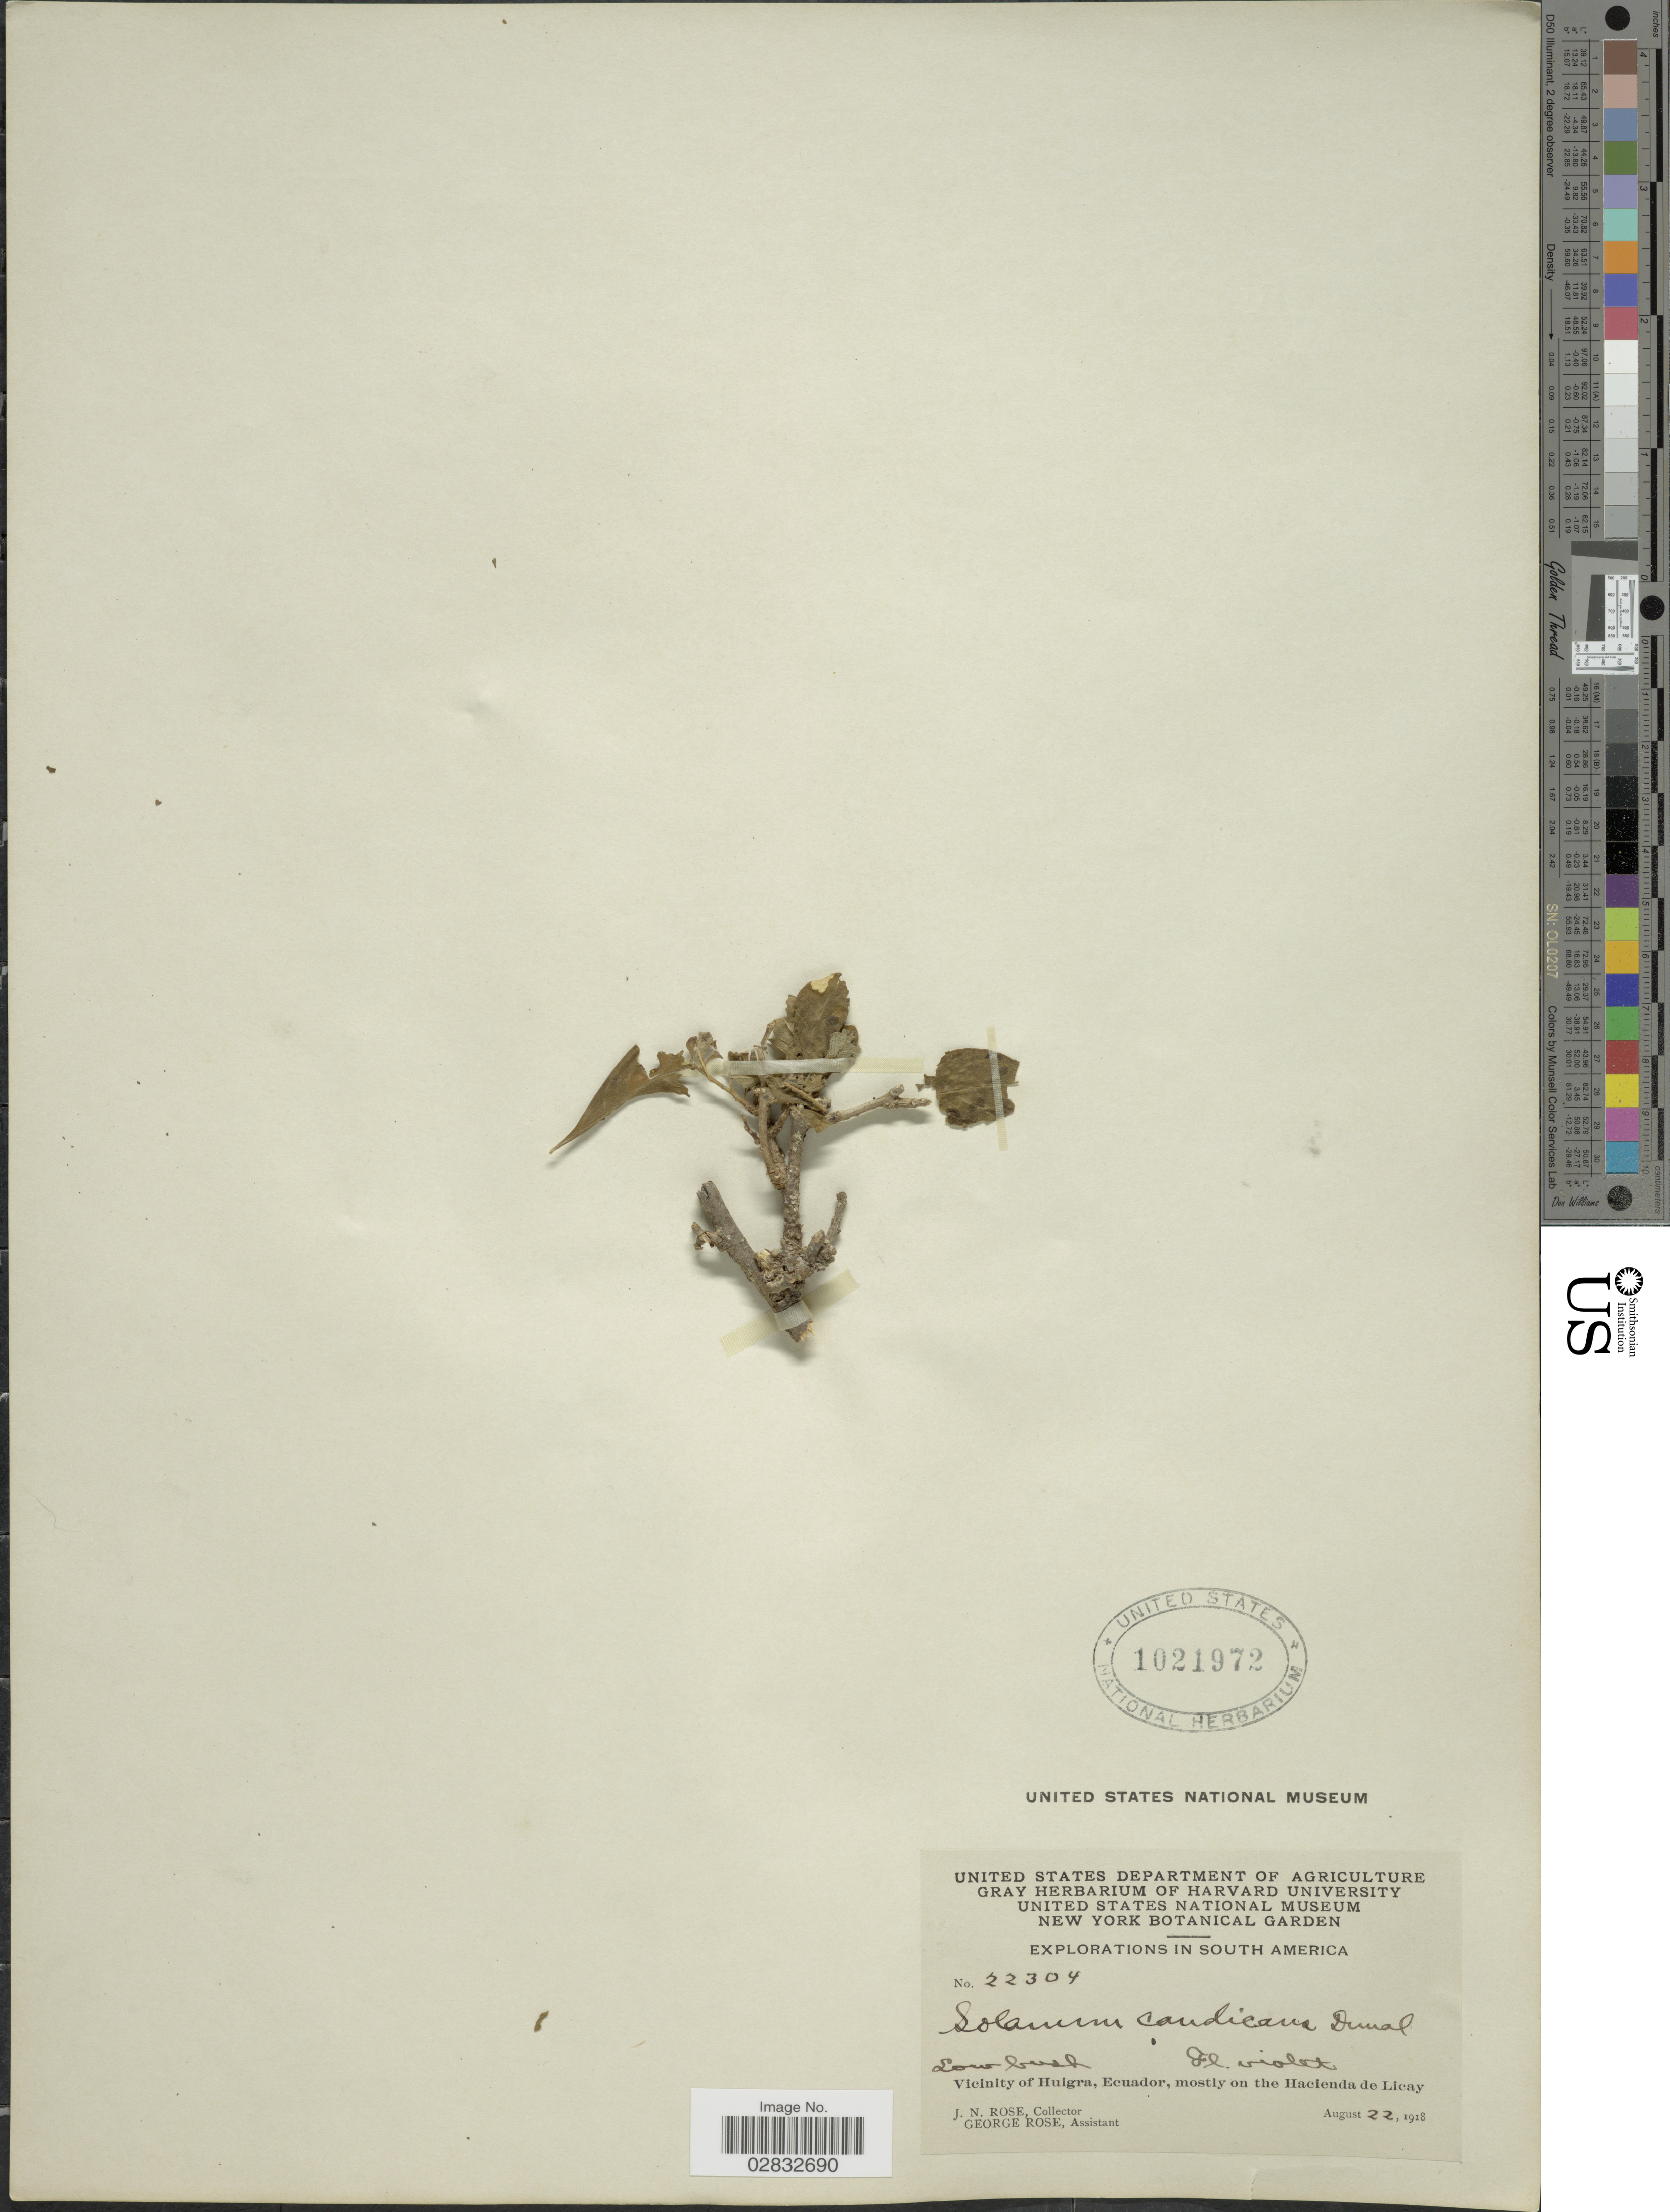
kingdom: Plantae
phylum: Tracheophyta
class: Magnoliopsida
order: Solanales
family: Solanaceae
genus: Solanum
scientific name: Solanum candicans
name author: Dunal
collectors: J. N. Rose & G. Rose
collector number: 22304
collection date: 1918-08-22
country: Ecuador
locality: Vicinity of Huigra, mostly on the Hacienda de Licay.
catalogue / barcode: US 1021972